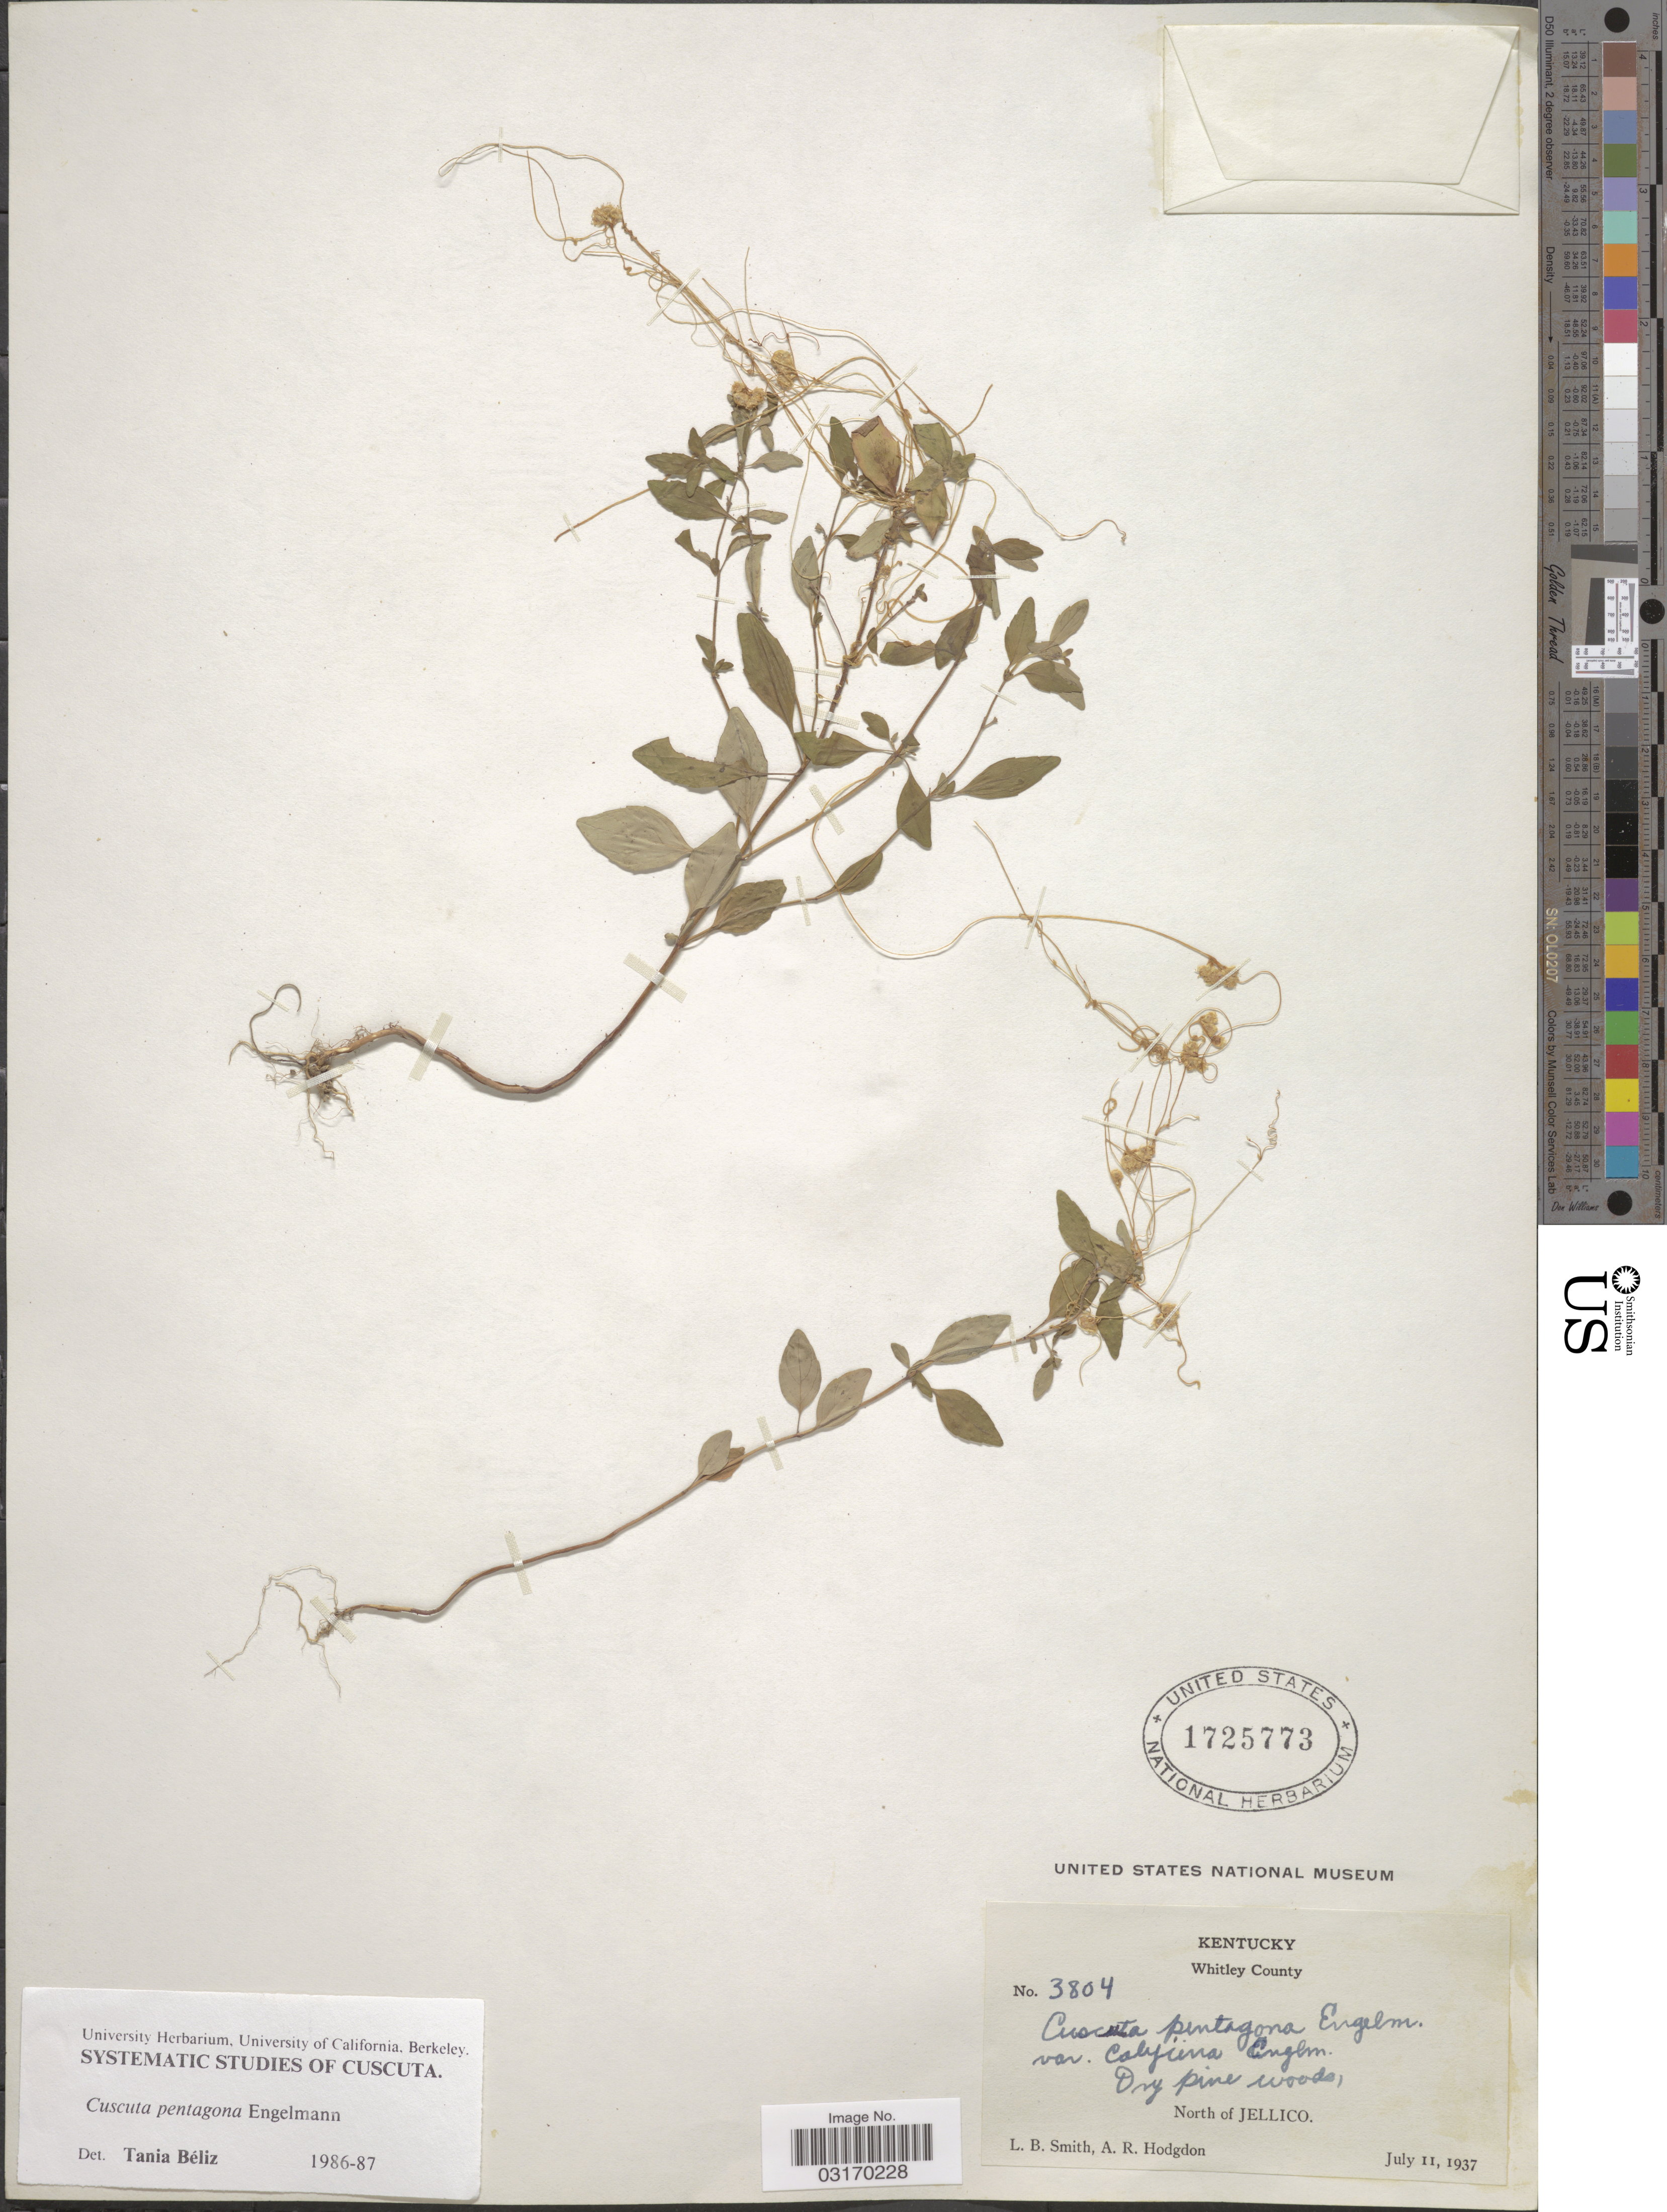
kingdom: Plantae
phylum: Tracheophyta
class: Magnoliopsida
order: Solanales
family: Convolvulaceae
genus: Cuscuta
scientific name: Cuscuta pentagona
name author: Engelm.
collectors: L. Smith & A. R. Hodgdon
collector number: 3804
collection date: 1937-07-11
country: United States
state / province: Kentucky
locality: Whitley County. North of Jellico.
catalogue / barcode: US 1725773